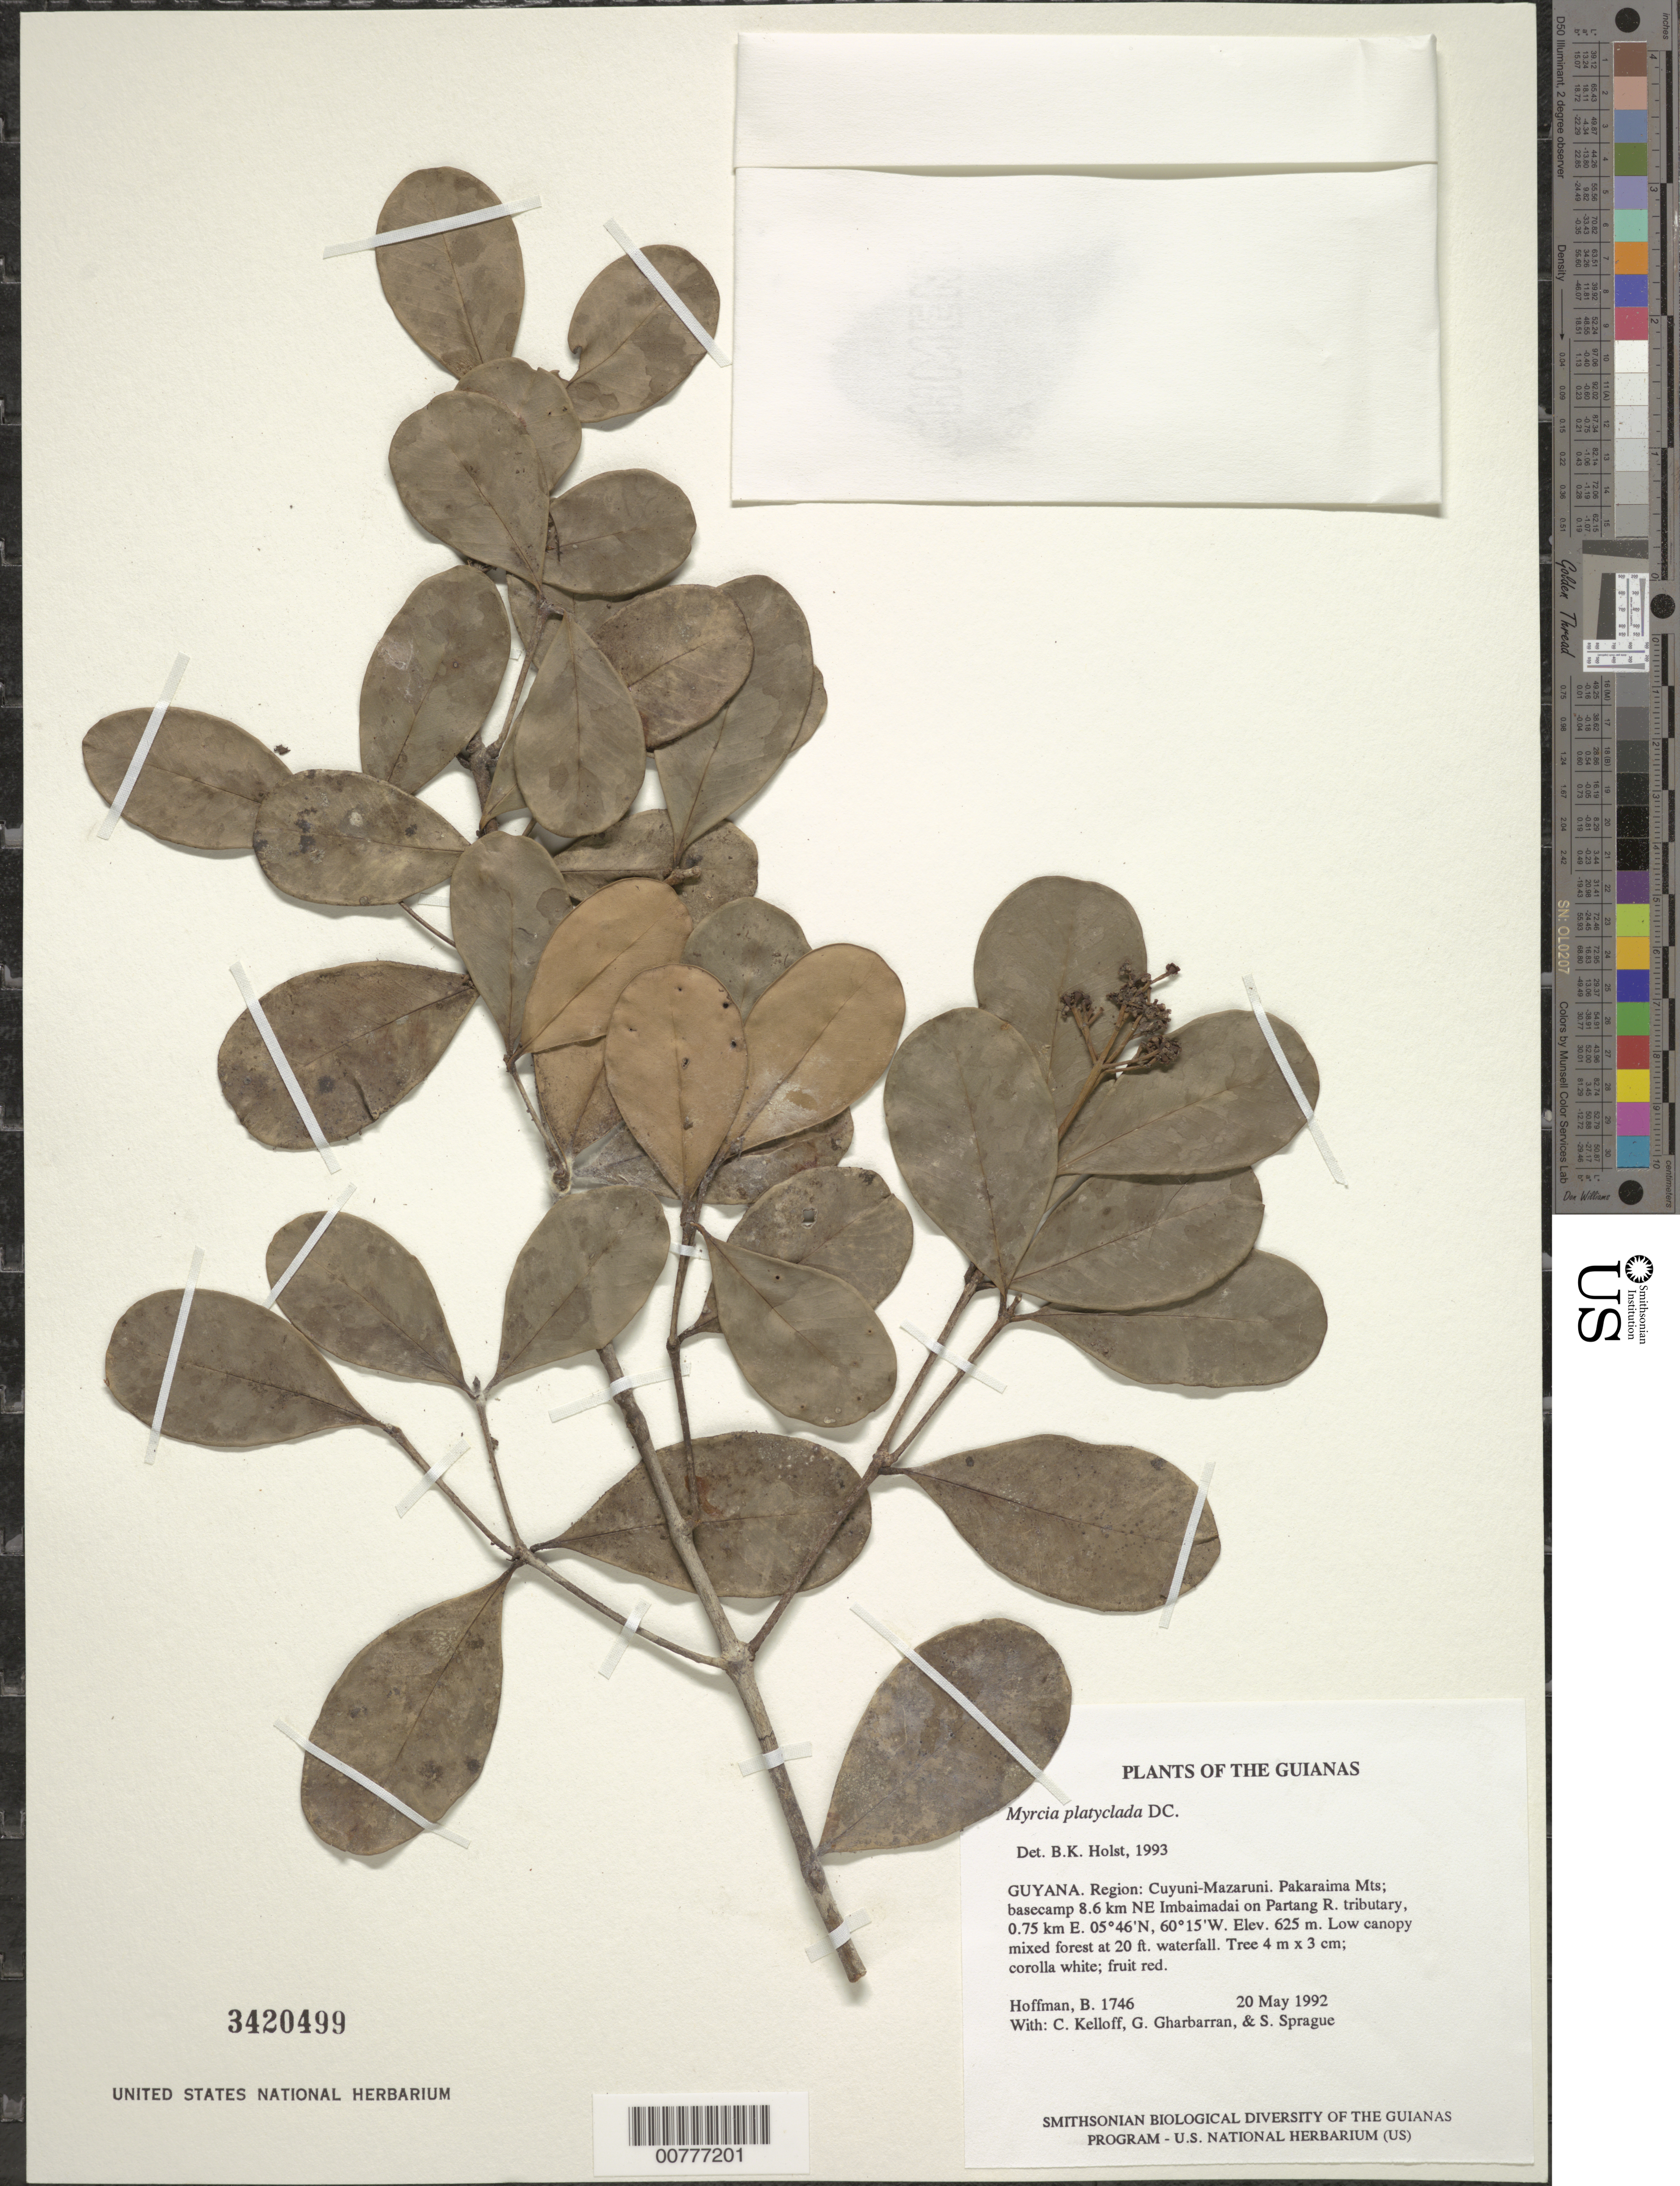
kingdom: Plantae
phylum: Tracheophyta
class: Magnoliopsida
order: Myrtales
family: Myrtaceae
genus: Myrcia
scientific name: Myrcia platyclada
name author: DC.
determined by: Holst, Bruce K.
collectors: B. Hoffman, C. L. Kelloff, G. Gharbarran & S. Sprague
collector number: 1746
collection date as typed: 20 May 1992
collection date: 1992-05-20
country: Guyana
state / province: Cuyuni-Mazaruni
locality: Pakaraima Mts; basecamp 8.6 km NE Imbaimadai on Partang River tributary, 0.75 km E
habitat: Low canopy mixed forest at 20 ft. waterfall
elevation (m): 625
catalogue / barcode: US 3420499